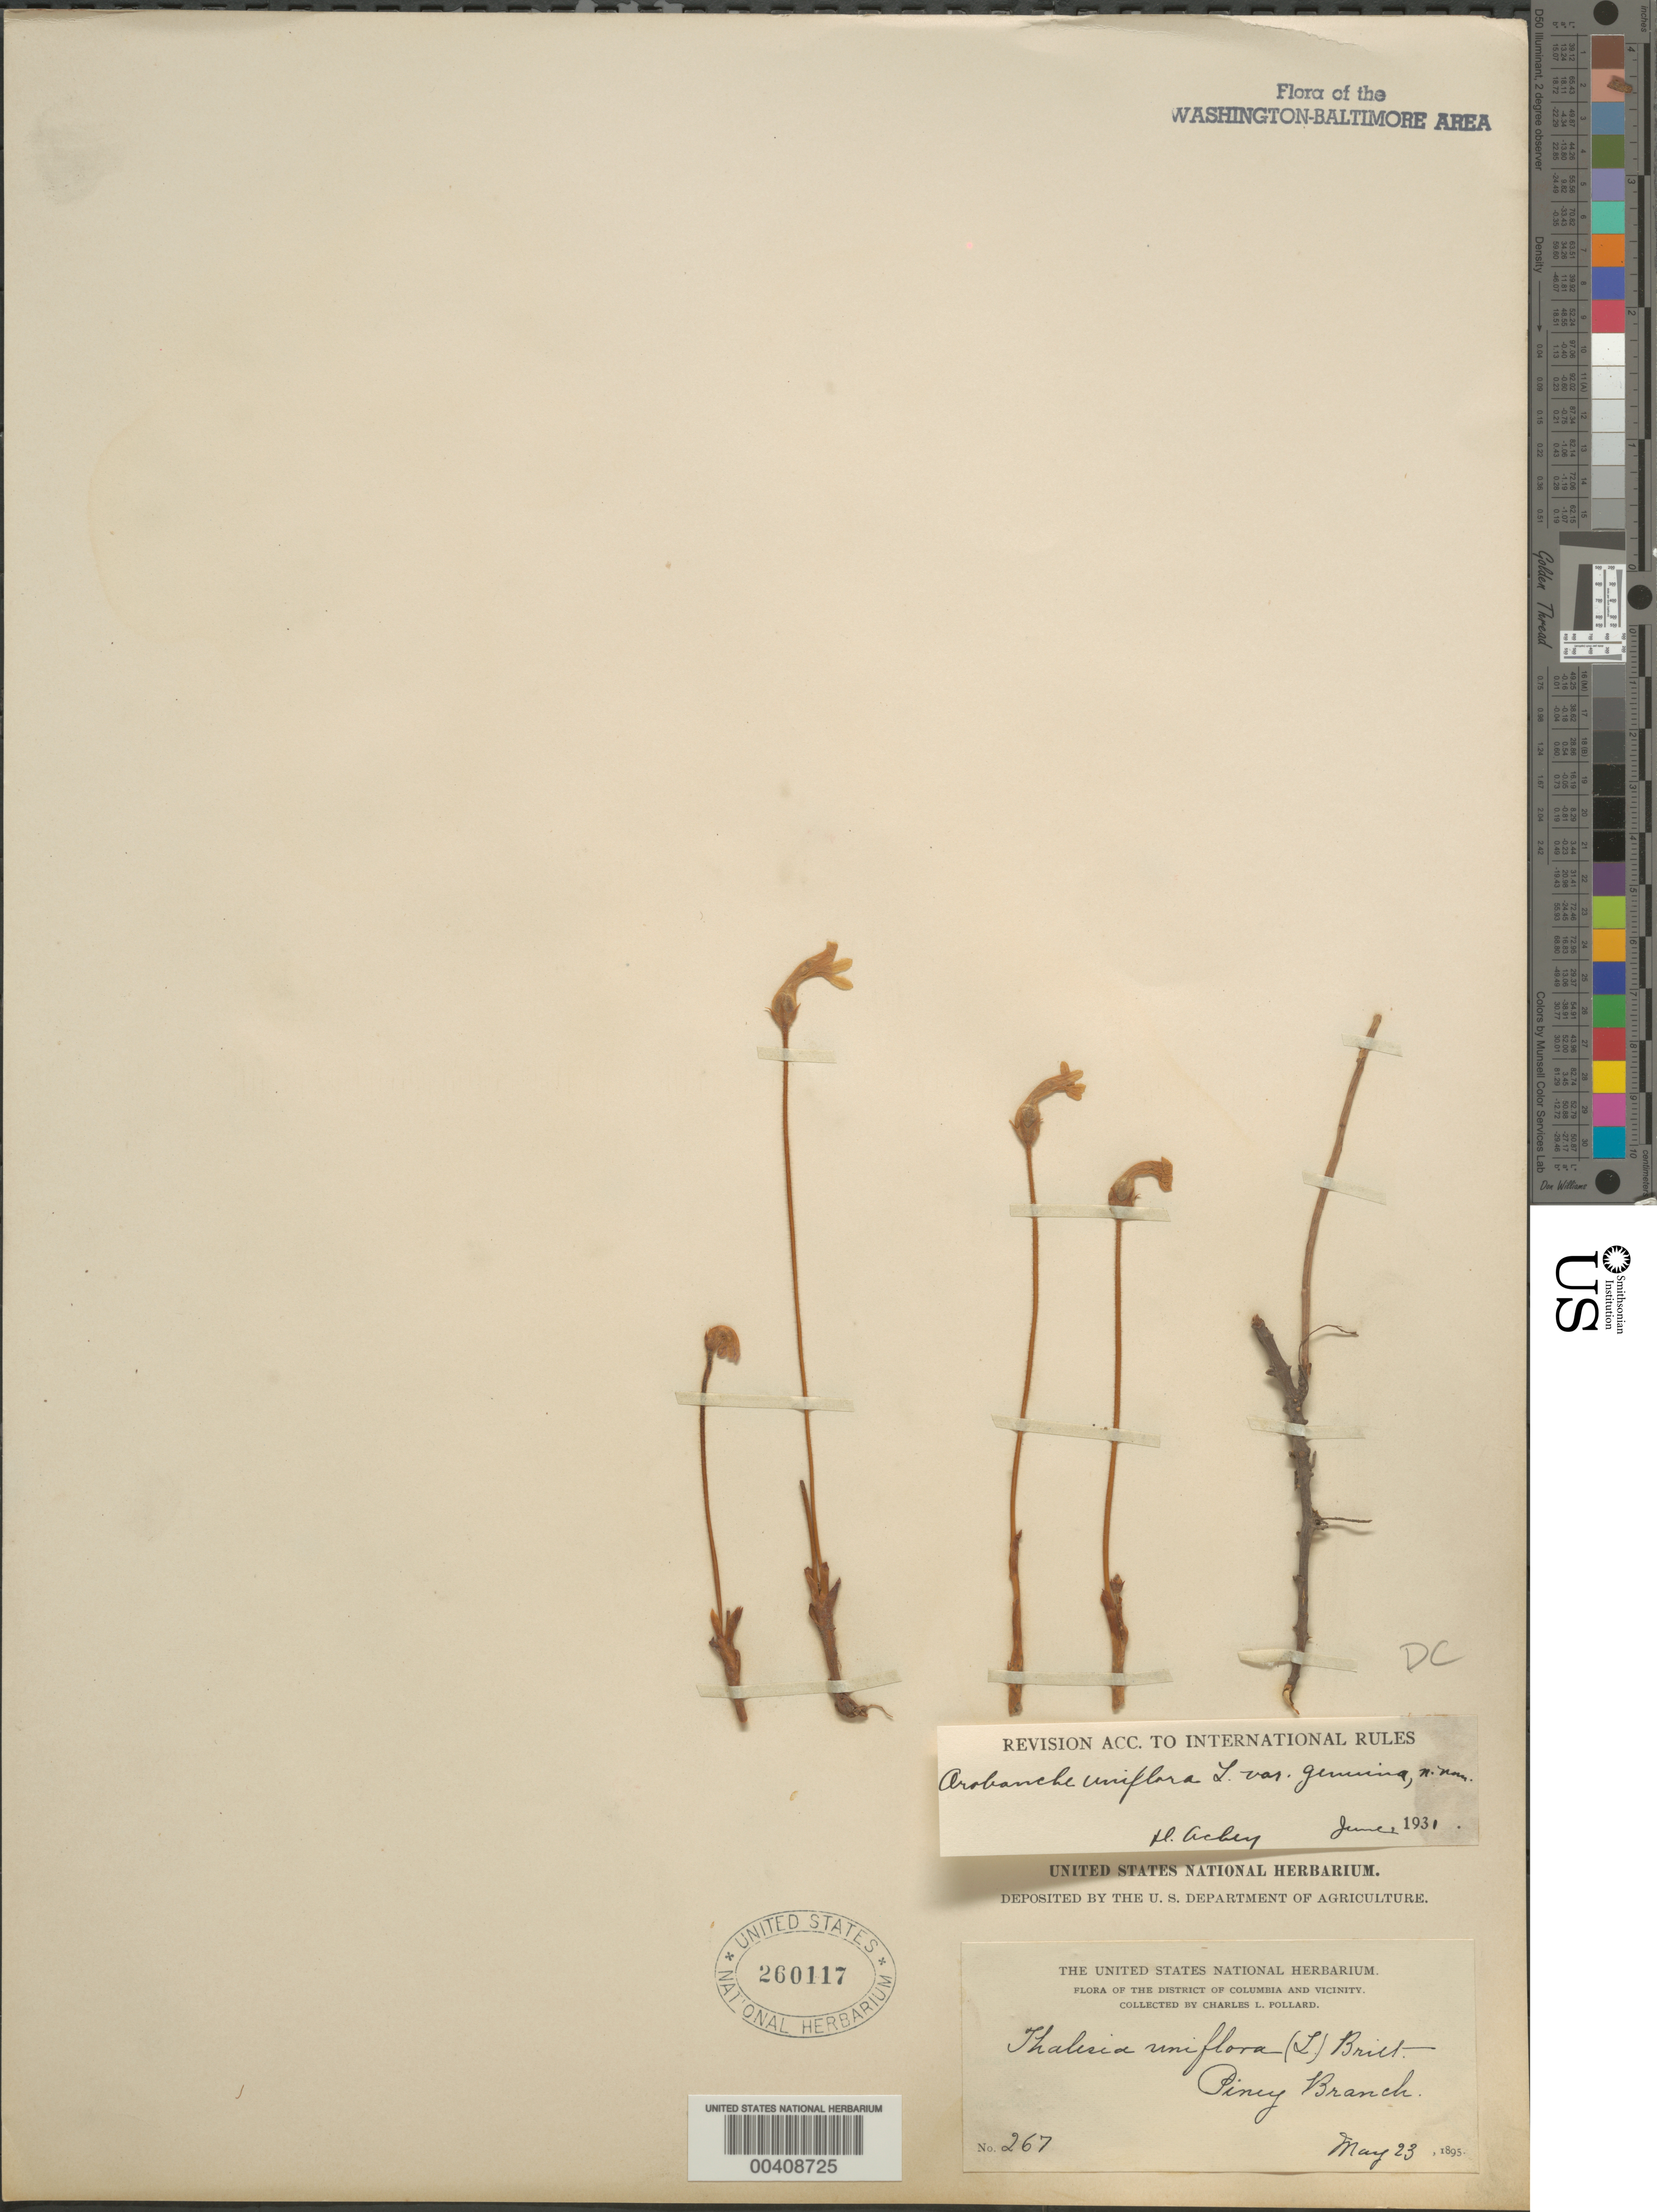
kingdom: Plantae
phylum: Tracheophyta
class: Magnoliopsida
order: Lamiales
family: Orobanchaceae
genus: Orobanche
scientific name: Orobanche uniflora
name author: L.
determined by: Achey, H.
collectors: W. R. Maxon & P. C. Standley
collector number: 267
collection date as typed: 23 May 1895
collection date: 1895-05-23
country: United States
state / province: District of Columbia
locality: Piney Branch Rock Creek Park and Vicinity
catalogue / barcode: US 260117